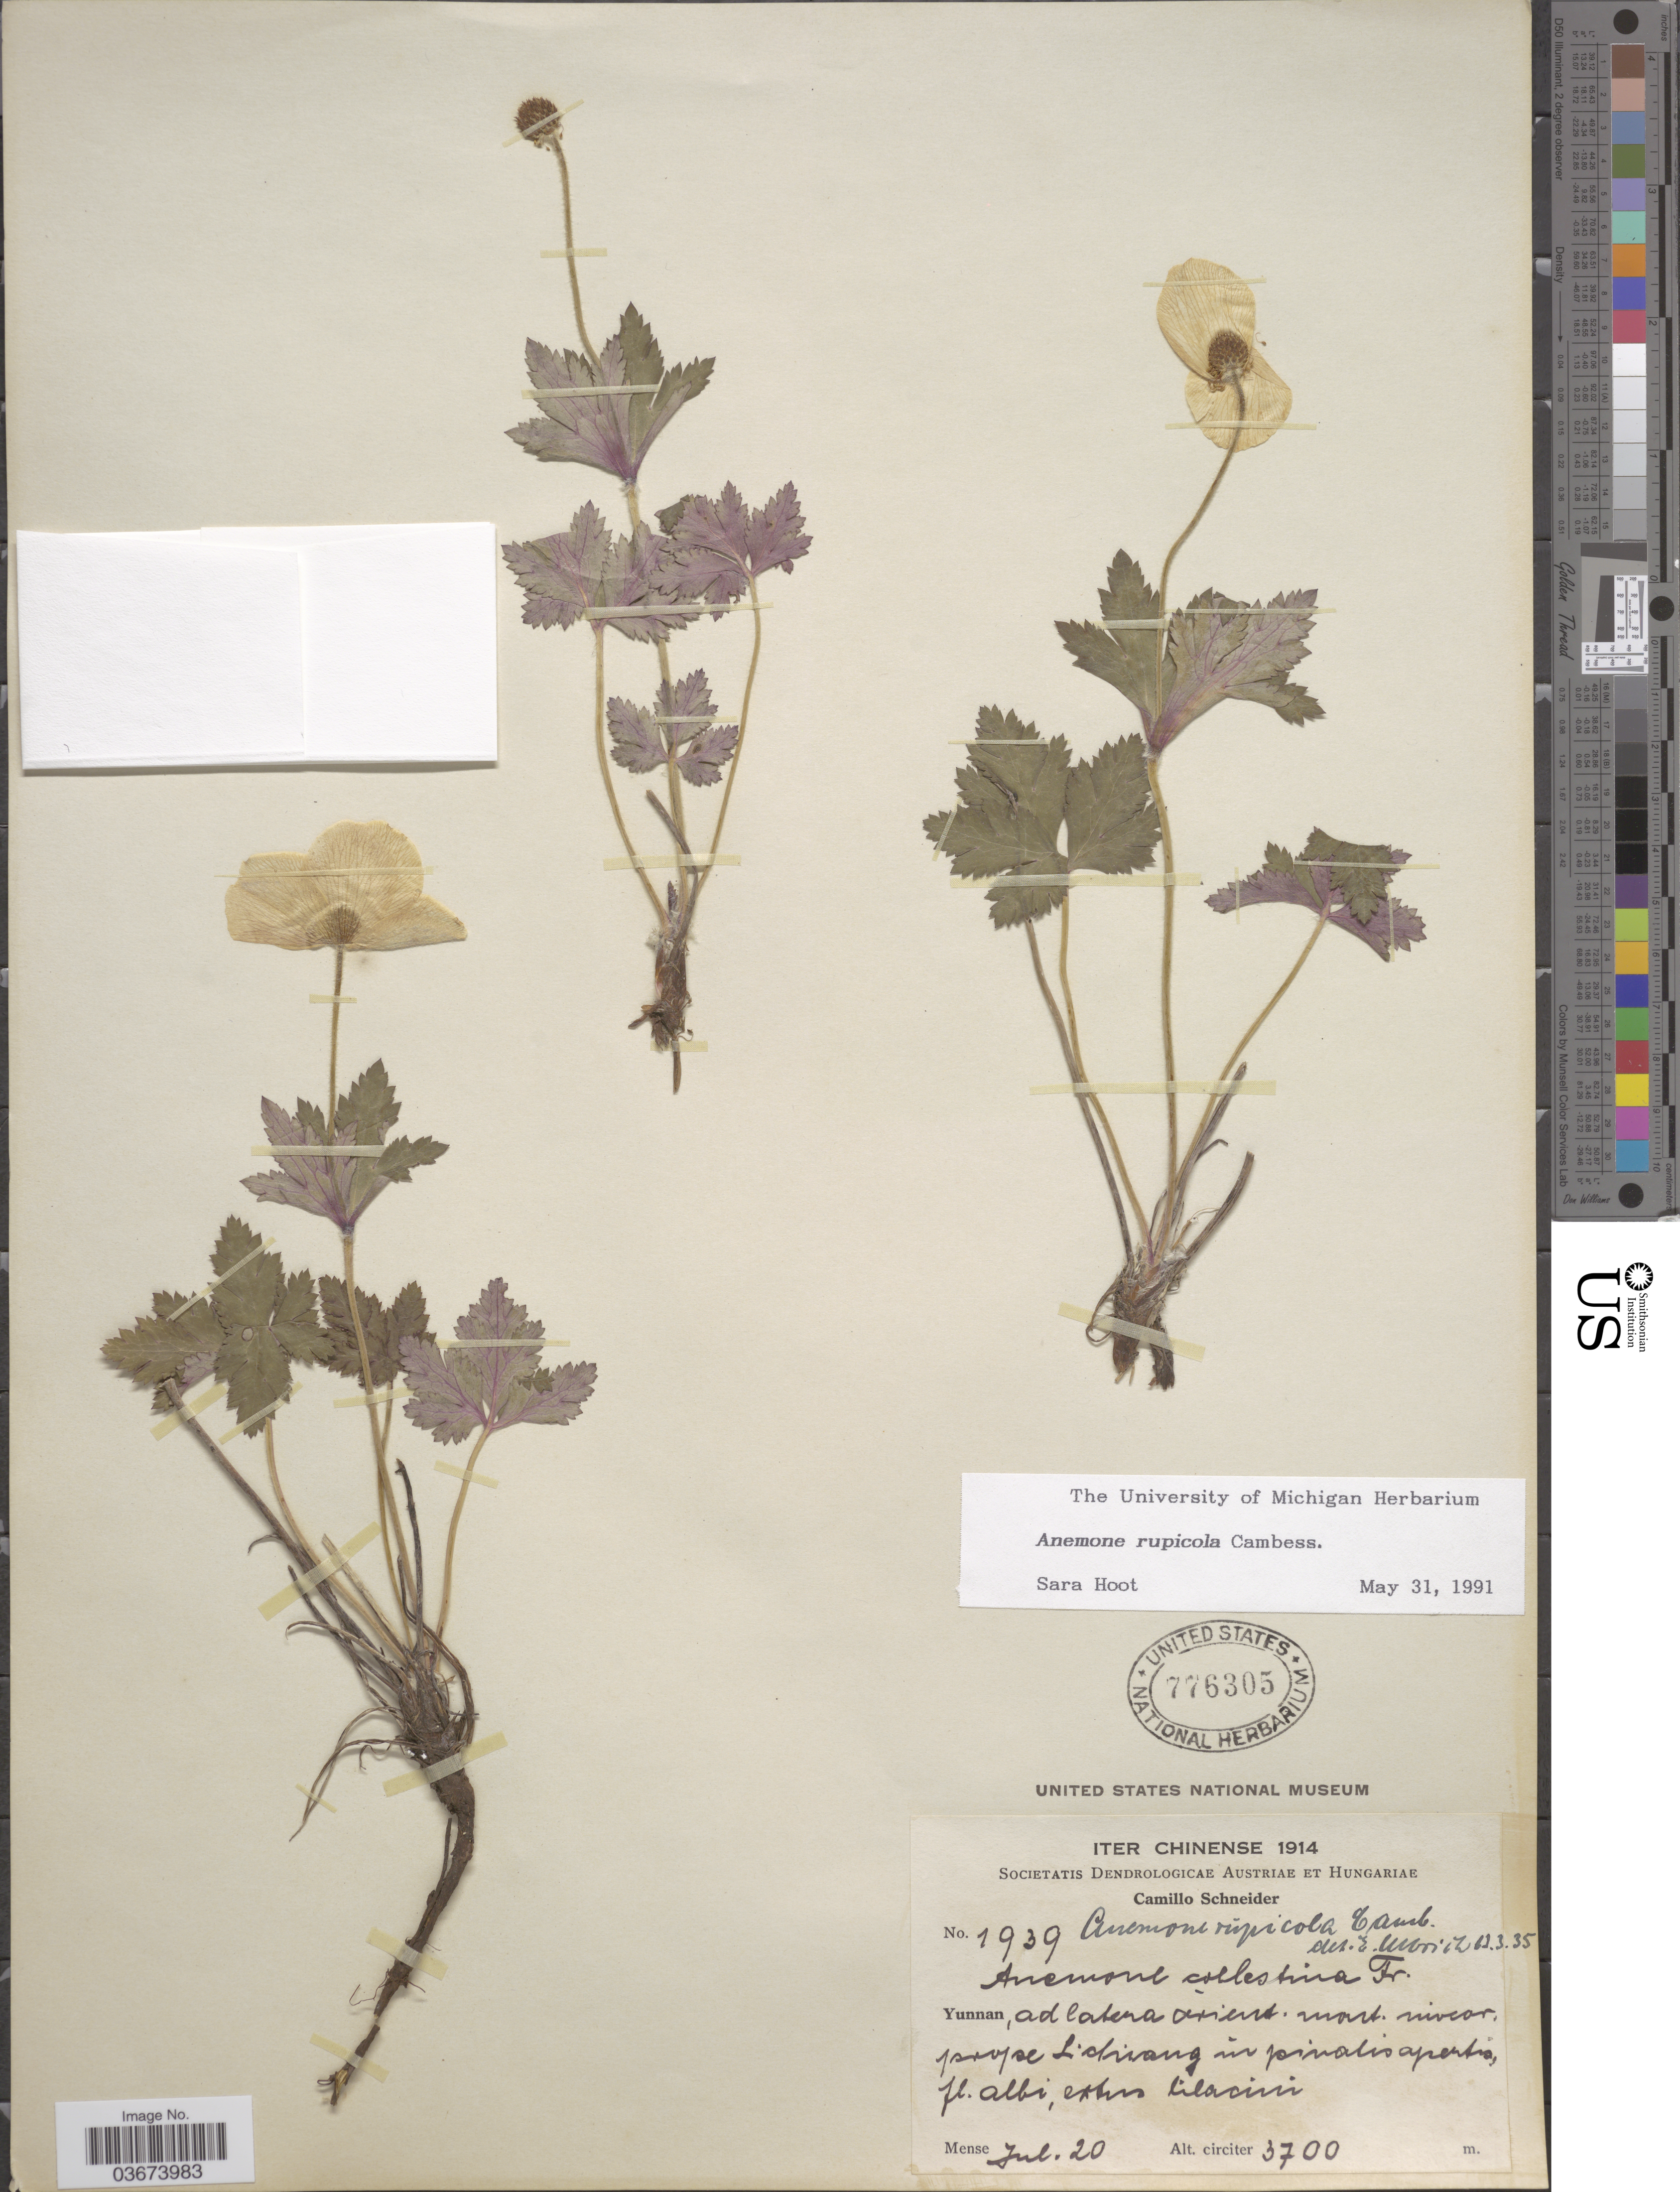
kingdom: Plantae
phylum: Tracheophyta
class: Magnoliopsida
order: Ranunculales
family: Ranunculaceae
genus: Anemone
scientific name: Anemone rupicola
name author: Cambess.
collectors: C. K. Schneider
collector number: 1939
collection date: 1914-07-20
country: China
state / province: Yunnan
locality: Iter Chinense. Ad latera orient. mont. rivcar., prope Lickiang in pinalis apertis. [interpreted]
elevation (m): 3700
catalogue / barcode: US 776305